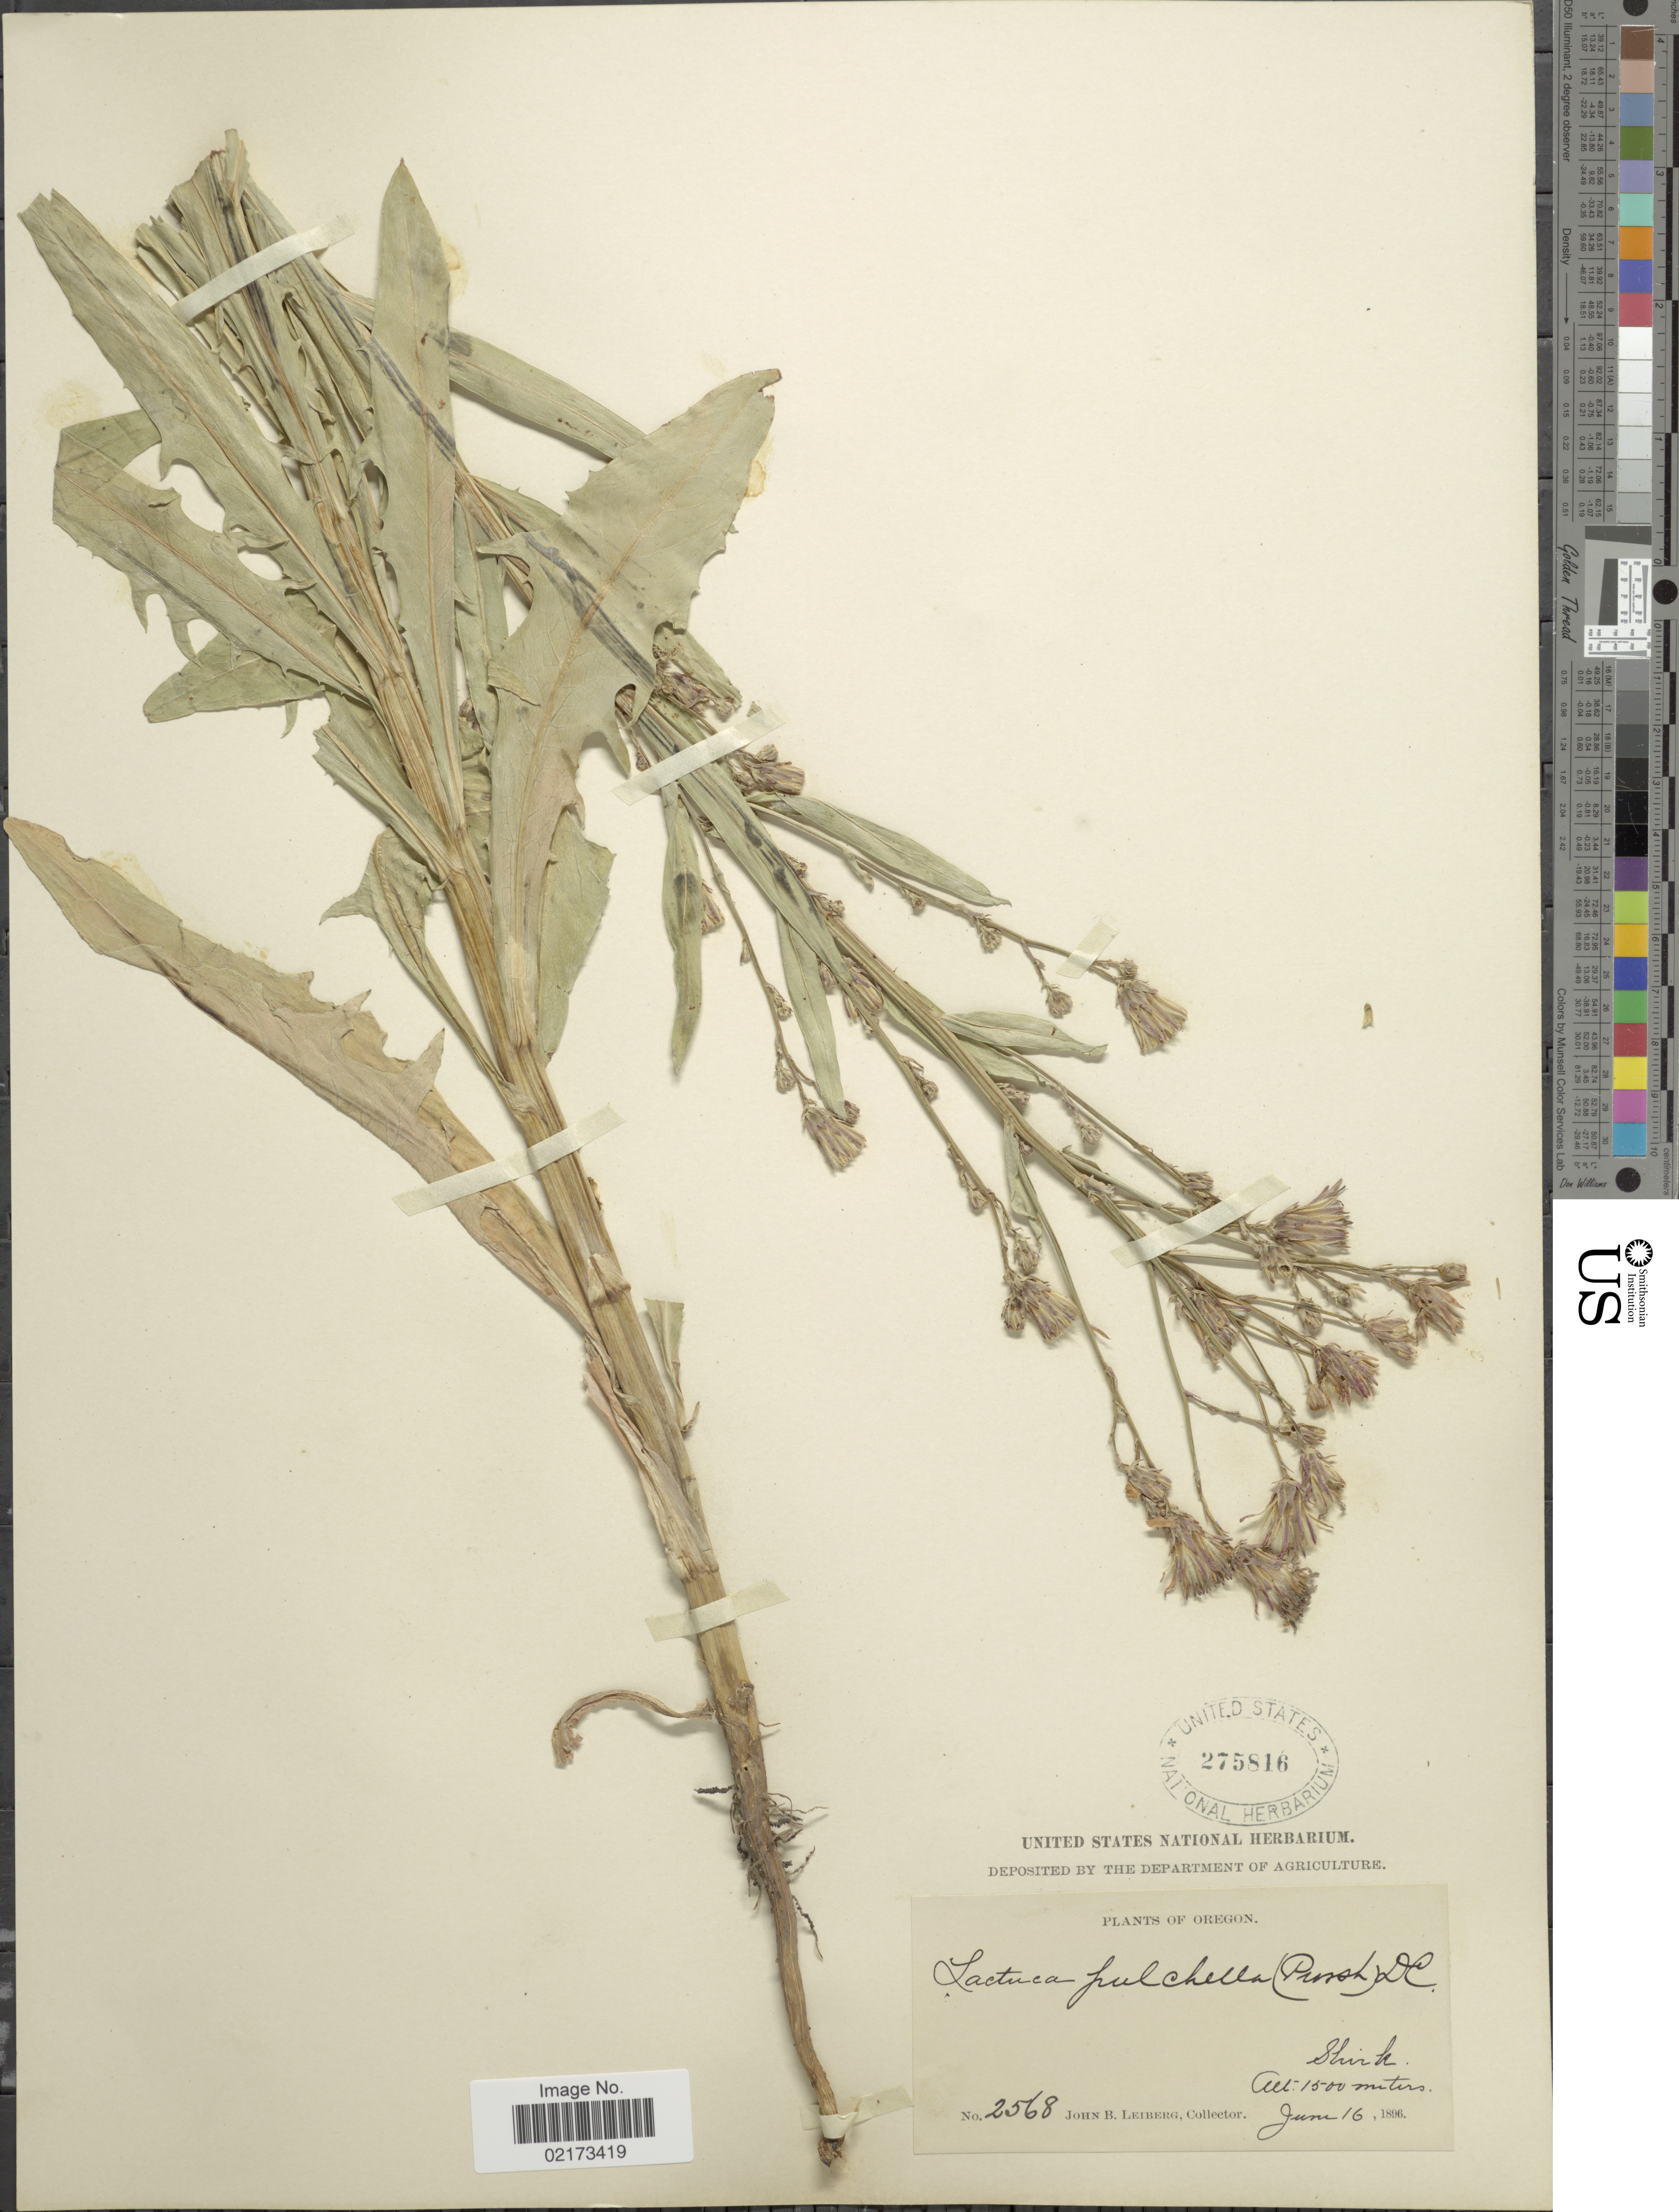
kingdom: Plantae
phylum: Tracheophyta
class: Magnoliopsida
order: Asterales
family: Asteraceae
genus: Lactuca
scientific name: Lactuca tatarica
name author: (L.) C.A. Mey.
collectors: J. Leiberg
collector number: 2568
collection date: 1896-06-16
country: United States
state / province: Oregon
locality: Shirk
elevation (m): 1500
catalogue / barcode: US 275816